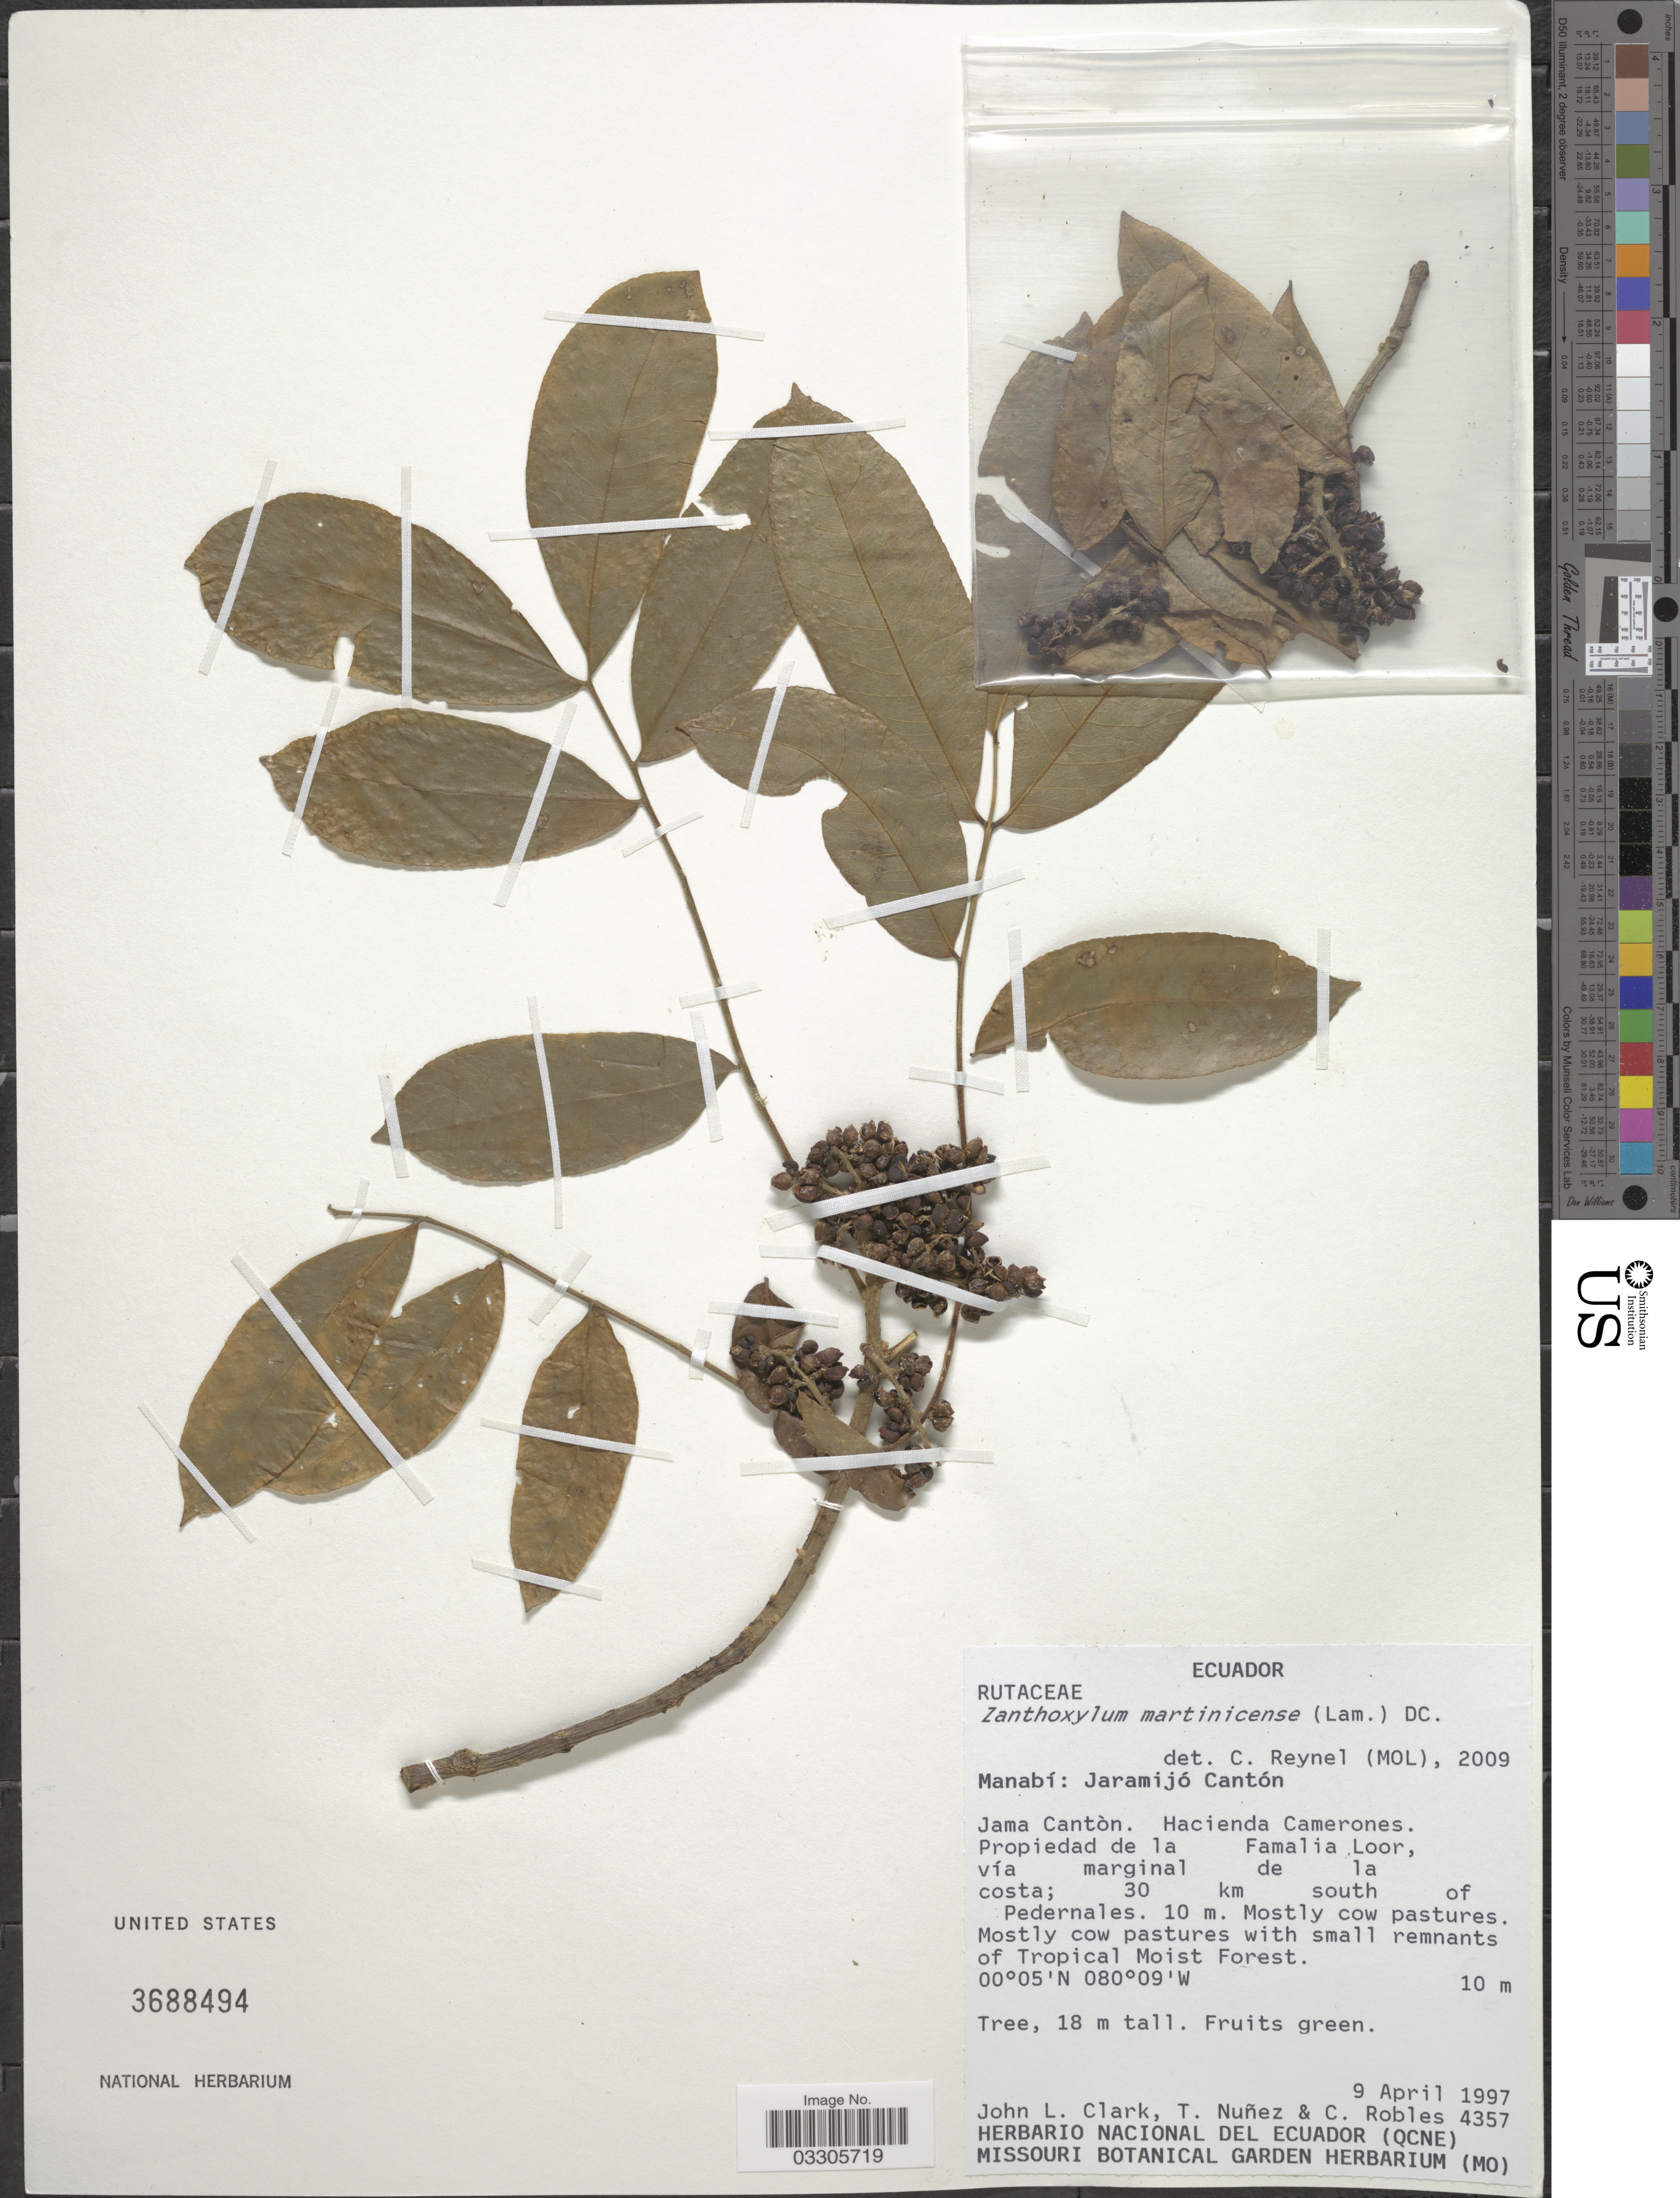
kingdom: Plantae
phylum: Tracheophyta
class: Magnoliopsida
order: Sapindales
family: Rutaceae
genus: Zanthoxylum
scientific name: Zanthoxylum martinicense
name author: (Lam.) DC.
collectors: J. L. Clark, T. Núñez & C. Robles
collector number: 4357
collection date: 1997-04-09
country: Ecuador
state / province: Manabí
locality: Jaramijó Cantón, Jama Cantòn. Hacienda Camerones. Propiedad de la Famalia Loor, vía marginal de la costa; 30 km south of Pedernales.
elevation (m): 10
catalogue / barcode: US 3688494